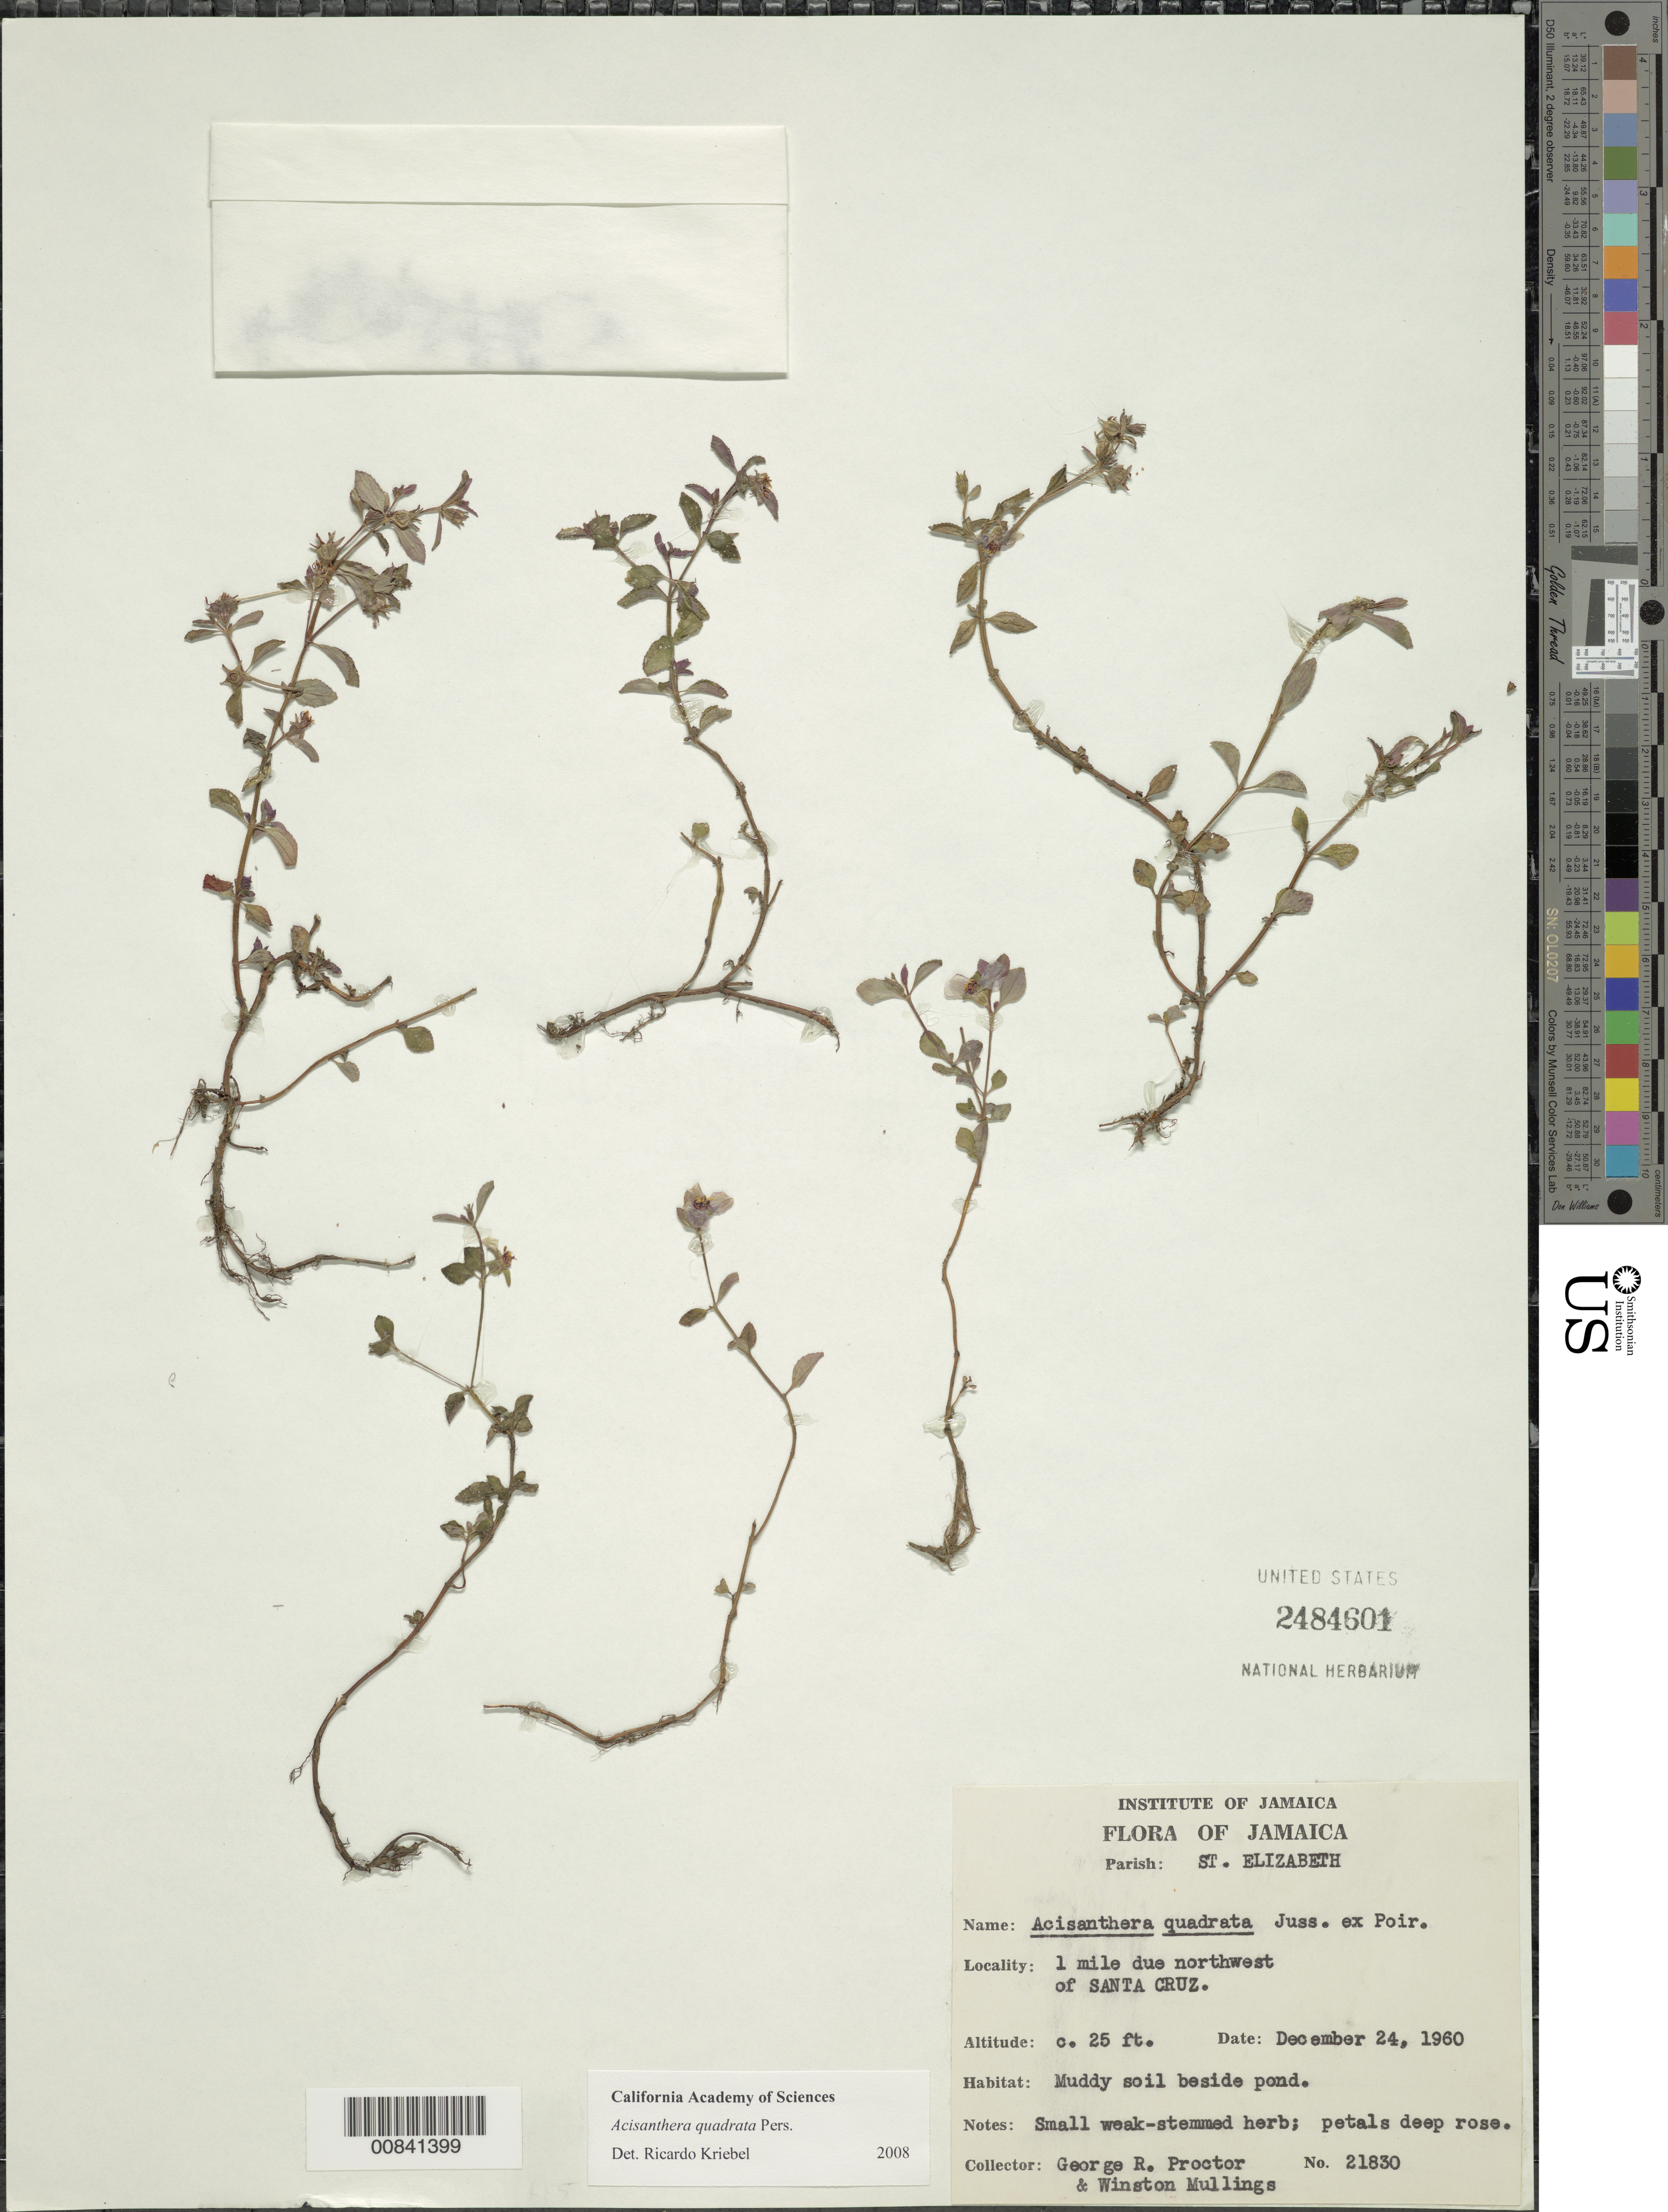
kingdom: Plantae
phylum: Tracheophyta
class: Magnoliopsida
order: Myrtales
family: Melastomataceae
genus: Acisanthera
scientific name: Acisanthera erecta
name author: Gleason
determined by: Nunes da Silva, Diego, (RB), Jardim Botanico do Rio de Janeiro - Herbario (BRAZIL)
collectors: G. R. Proctor & W. Mullings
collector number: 21830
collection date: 1960-12-24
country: Jamaica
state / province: Saint Elizabeth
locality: Santa Cruz, 1 mile due NW.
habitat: Muddy soil beside pond.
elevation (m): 8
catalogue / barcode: US 2484601